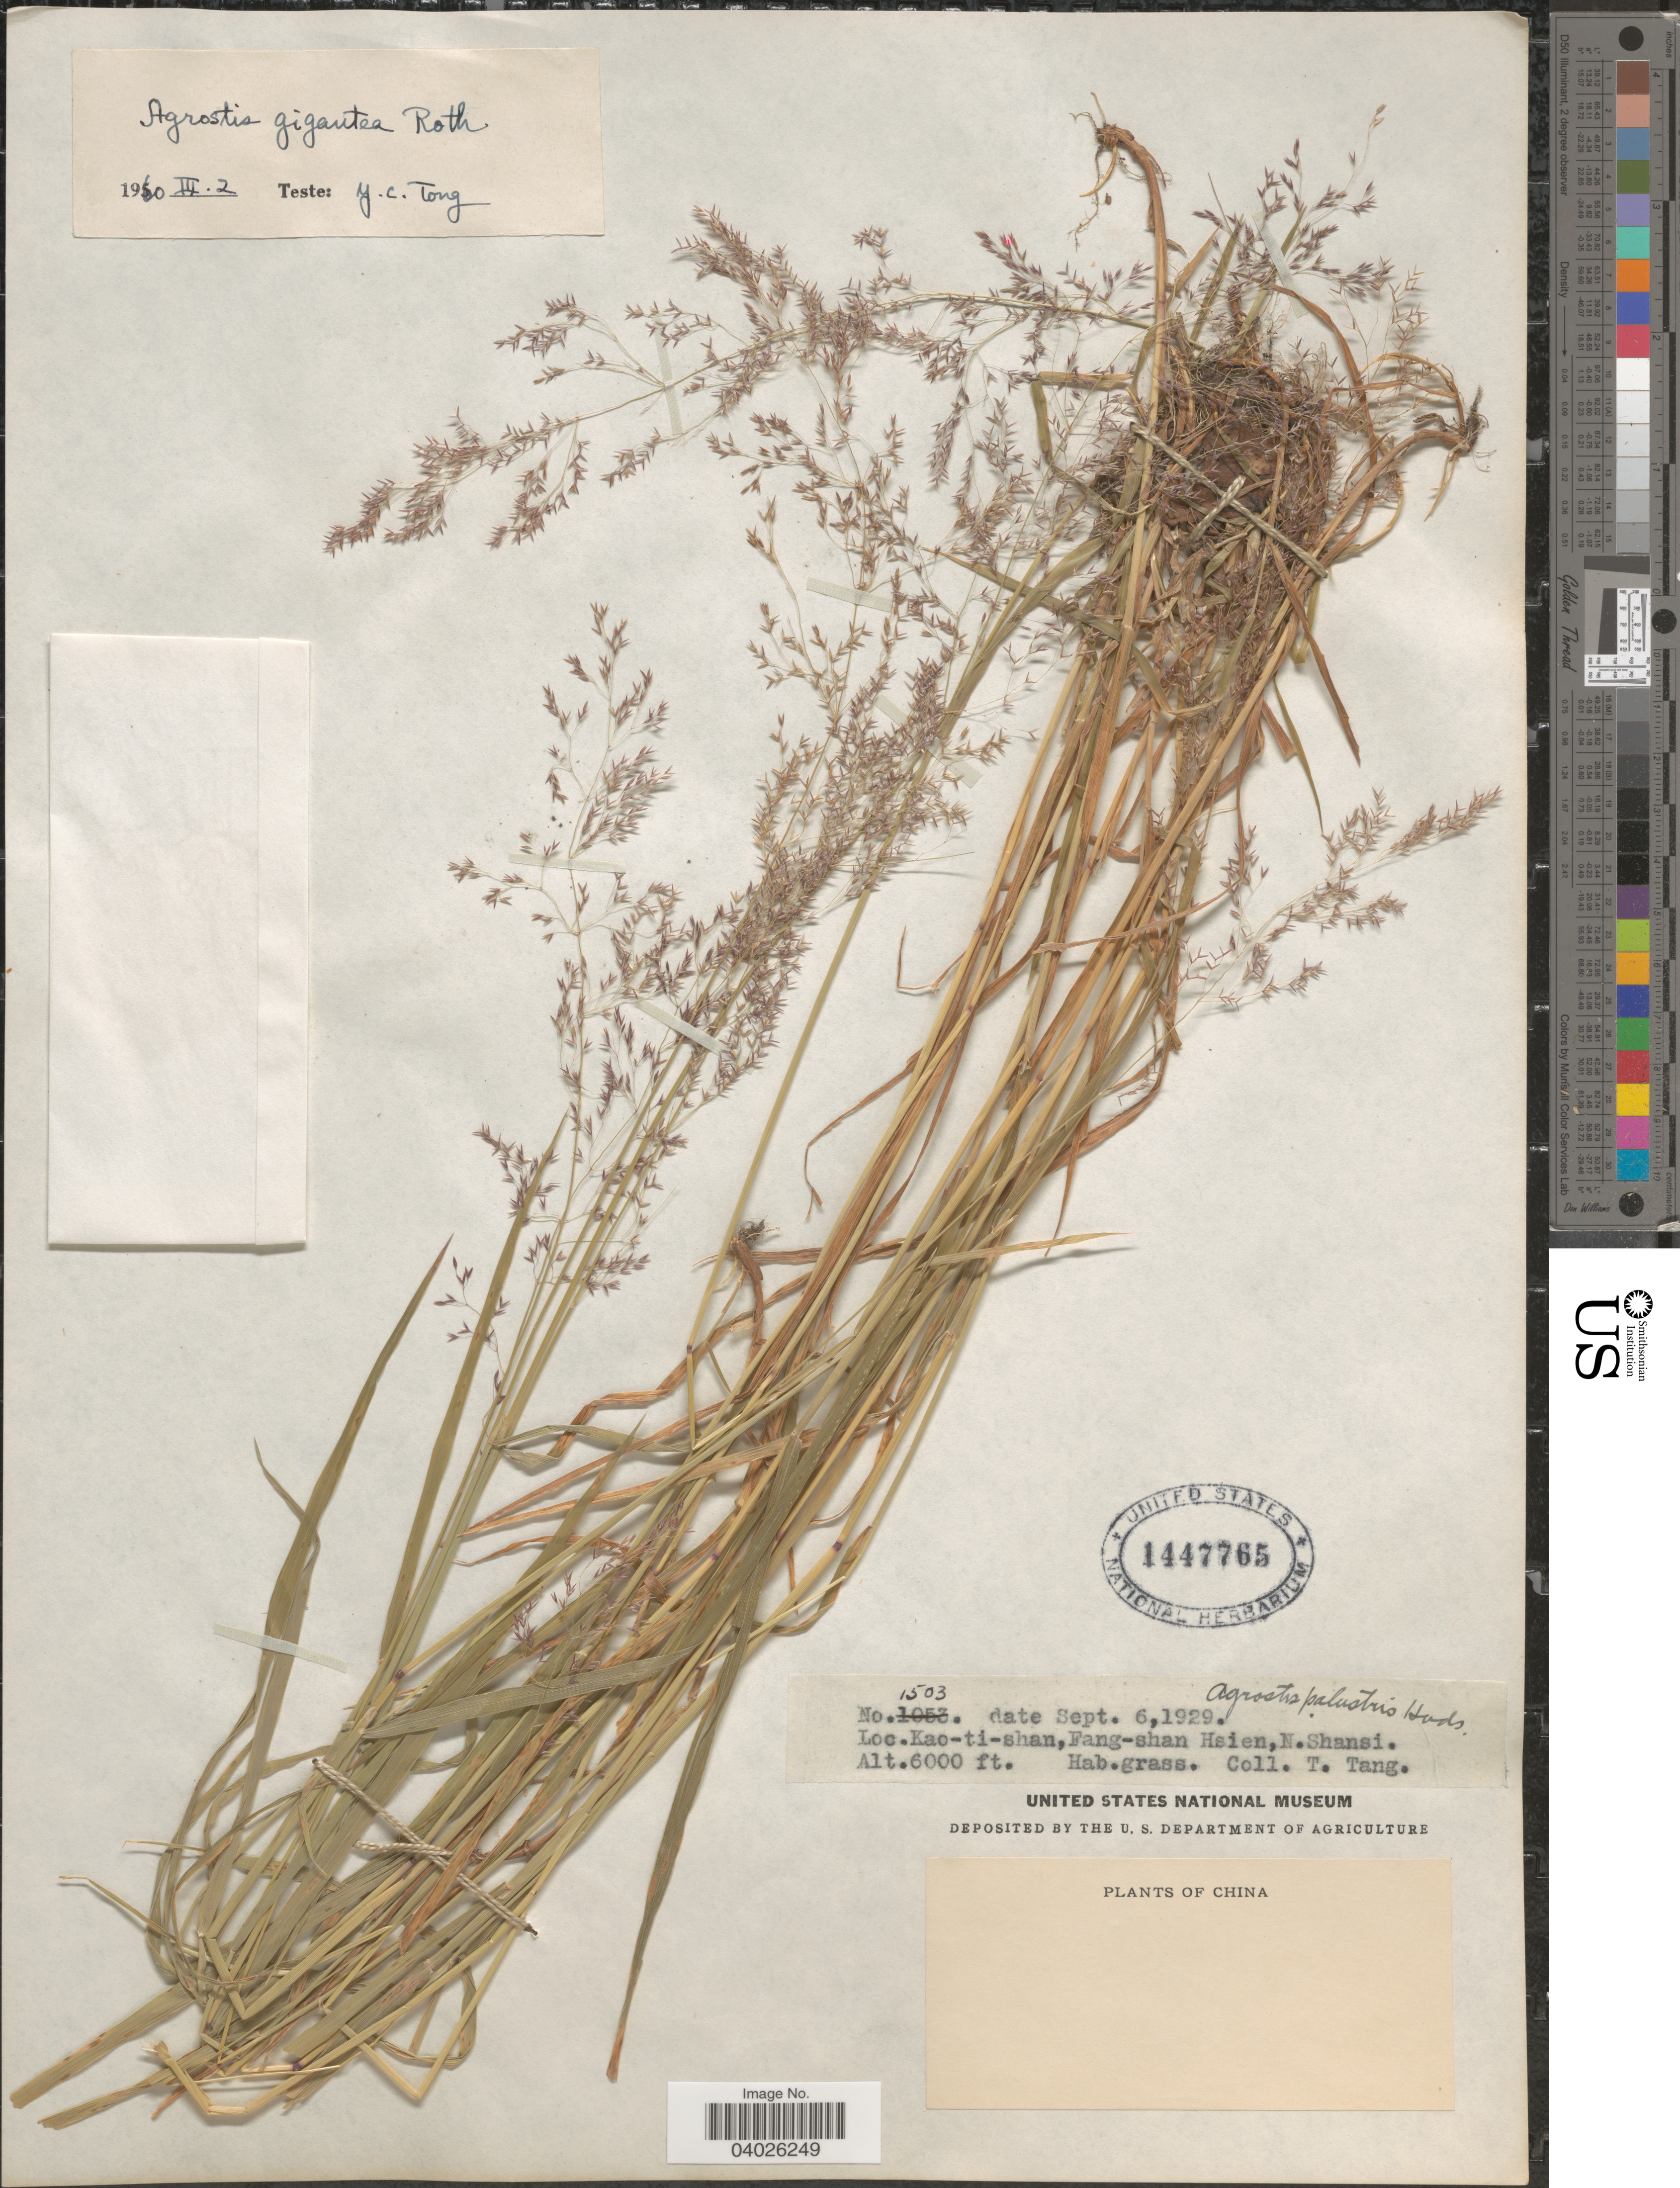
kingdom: Plantae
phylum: Tracheophyta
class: Liliopsida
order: Poales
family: Poaceae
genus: Agrostis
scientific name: Agrostis gigantea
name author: Roth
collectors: T. Tang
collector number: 1503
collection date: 1929-09-06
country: China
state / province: Shanxi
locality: Kao-ti-shan, Fang-shan Hsien, N. Shansi.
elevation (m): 1829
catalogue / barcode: US 1447765